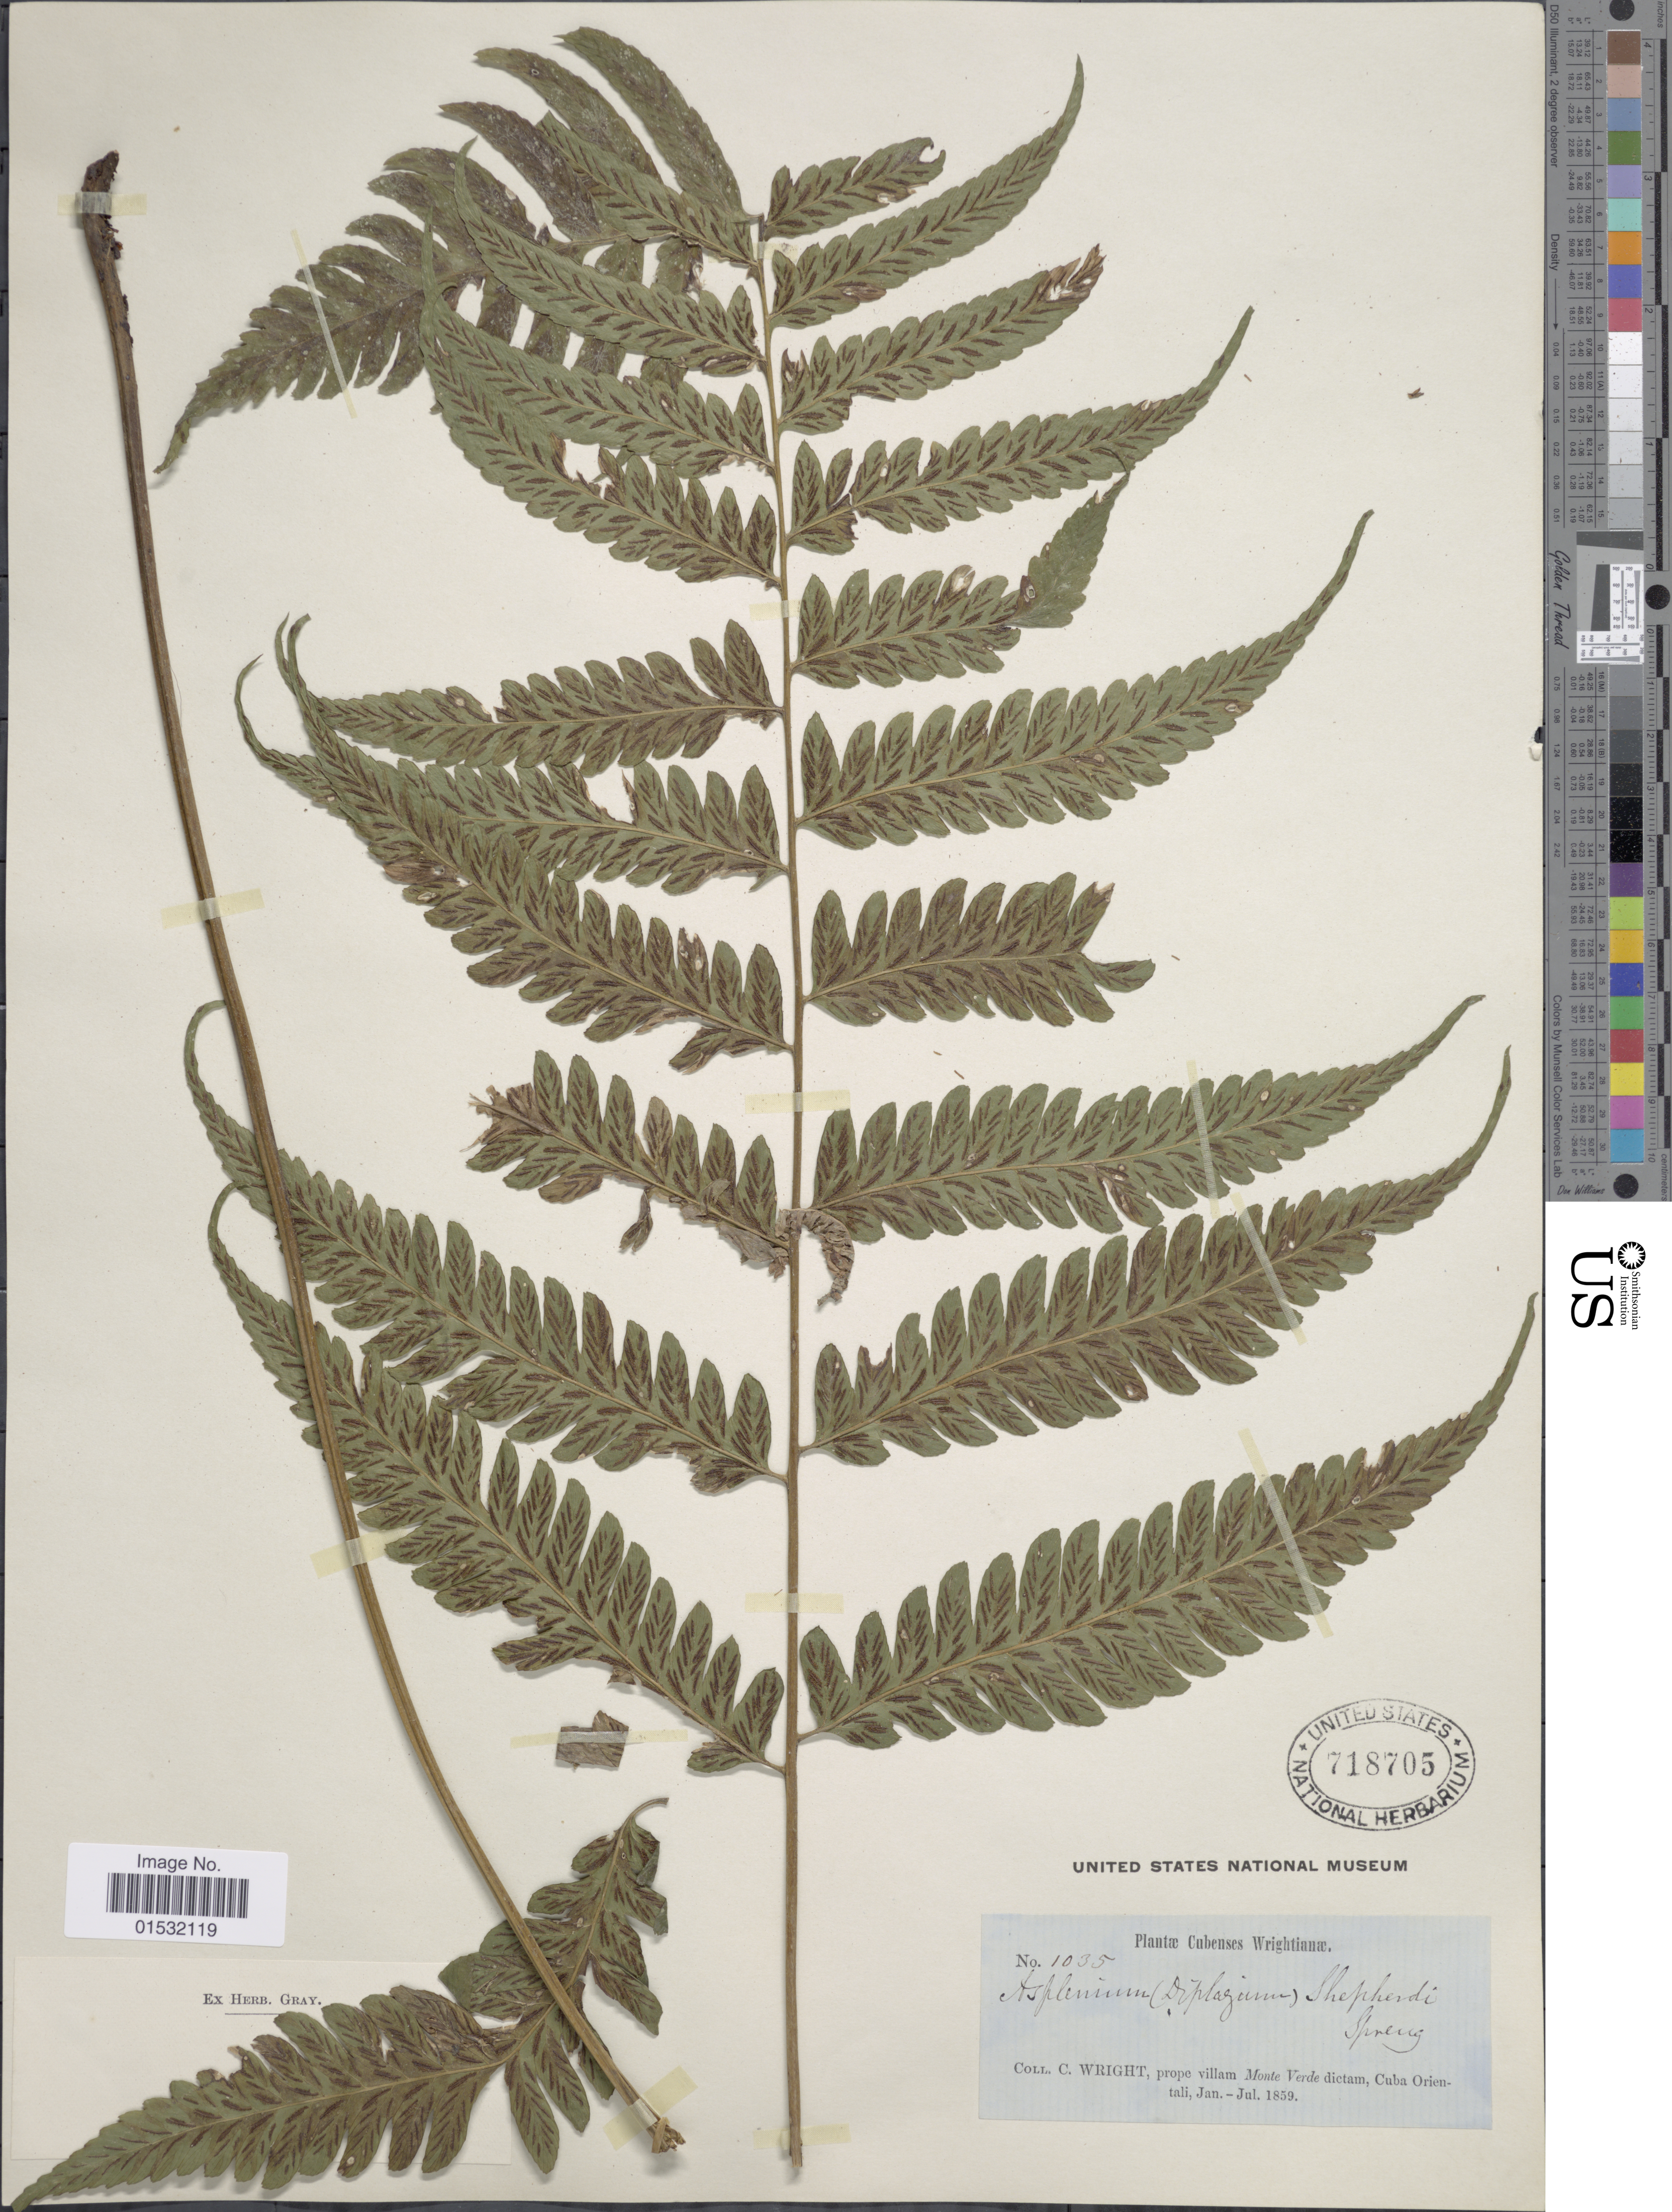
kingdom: Plantae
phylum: Tracheophyta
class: Polypodiopsida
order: Polypodiales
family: Athyriaceae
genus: Diplazium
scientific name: Diplazium cristatum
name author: (Desr.) Alston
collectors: C. Wright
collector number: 1035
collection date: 1859-01/1859-07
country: Cuba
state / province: Oriente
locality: Prope villam Monte Verde dictam, Cuba Orientali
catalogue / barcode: US 718705